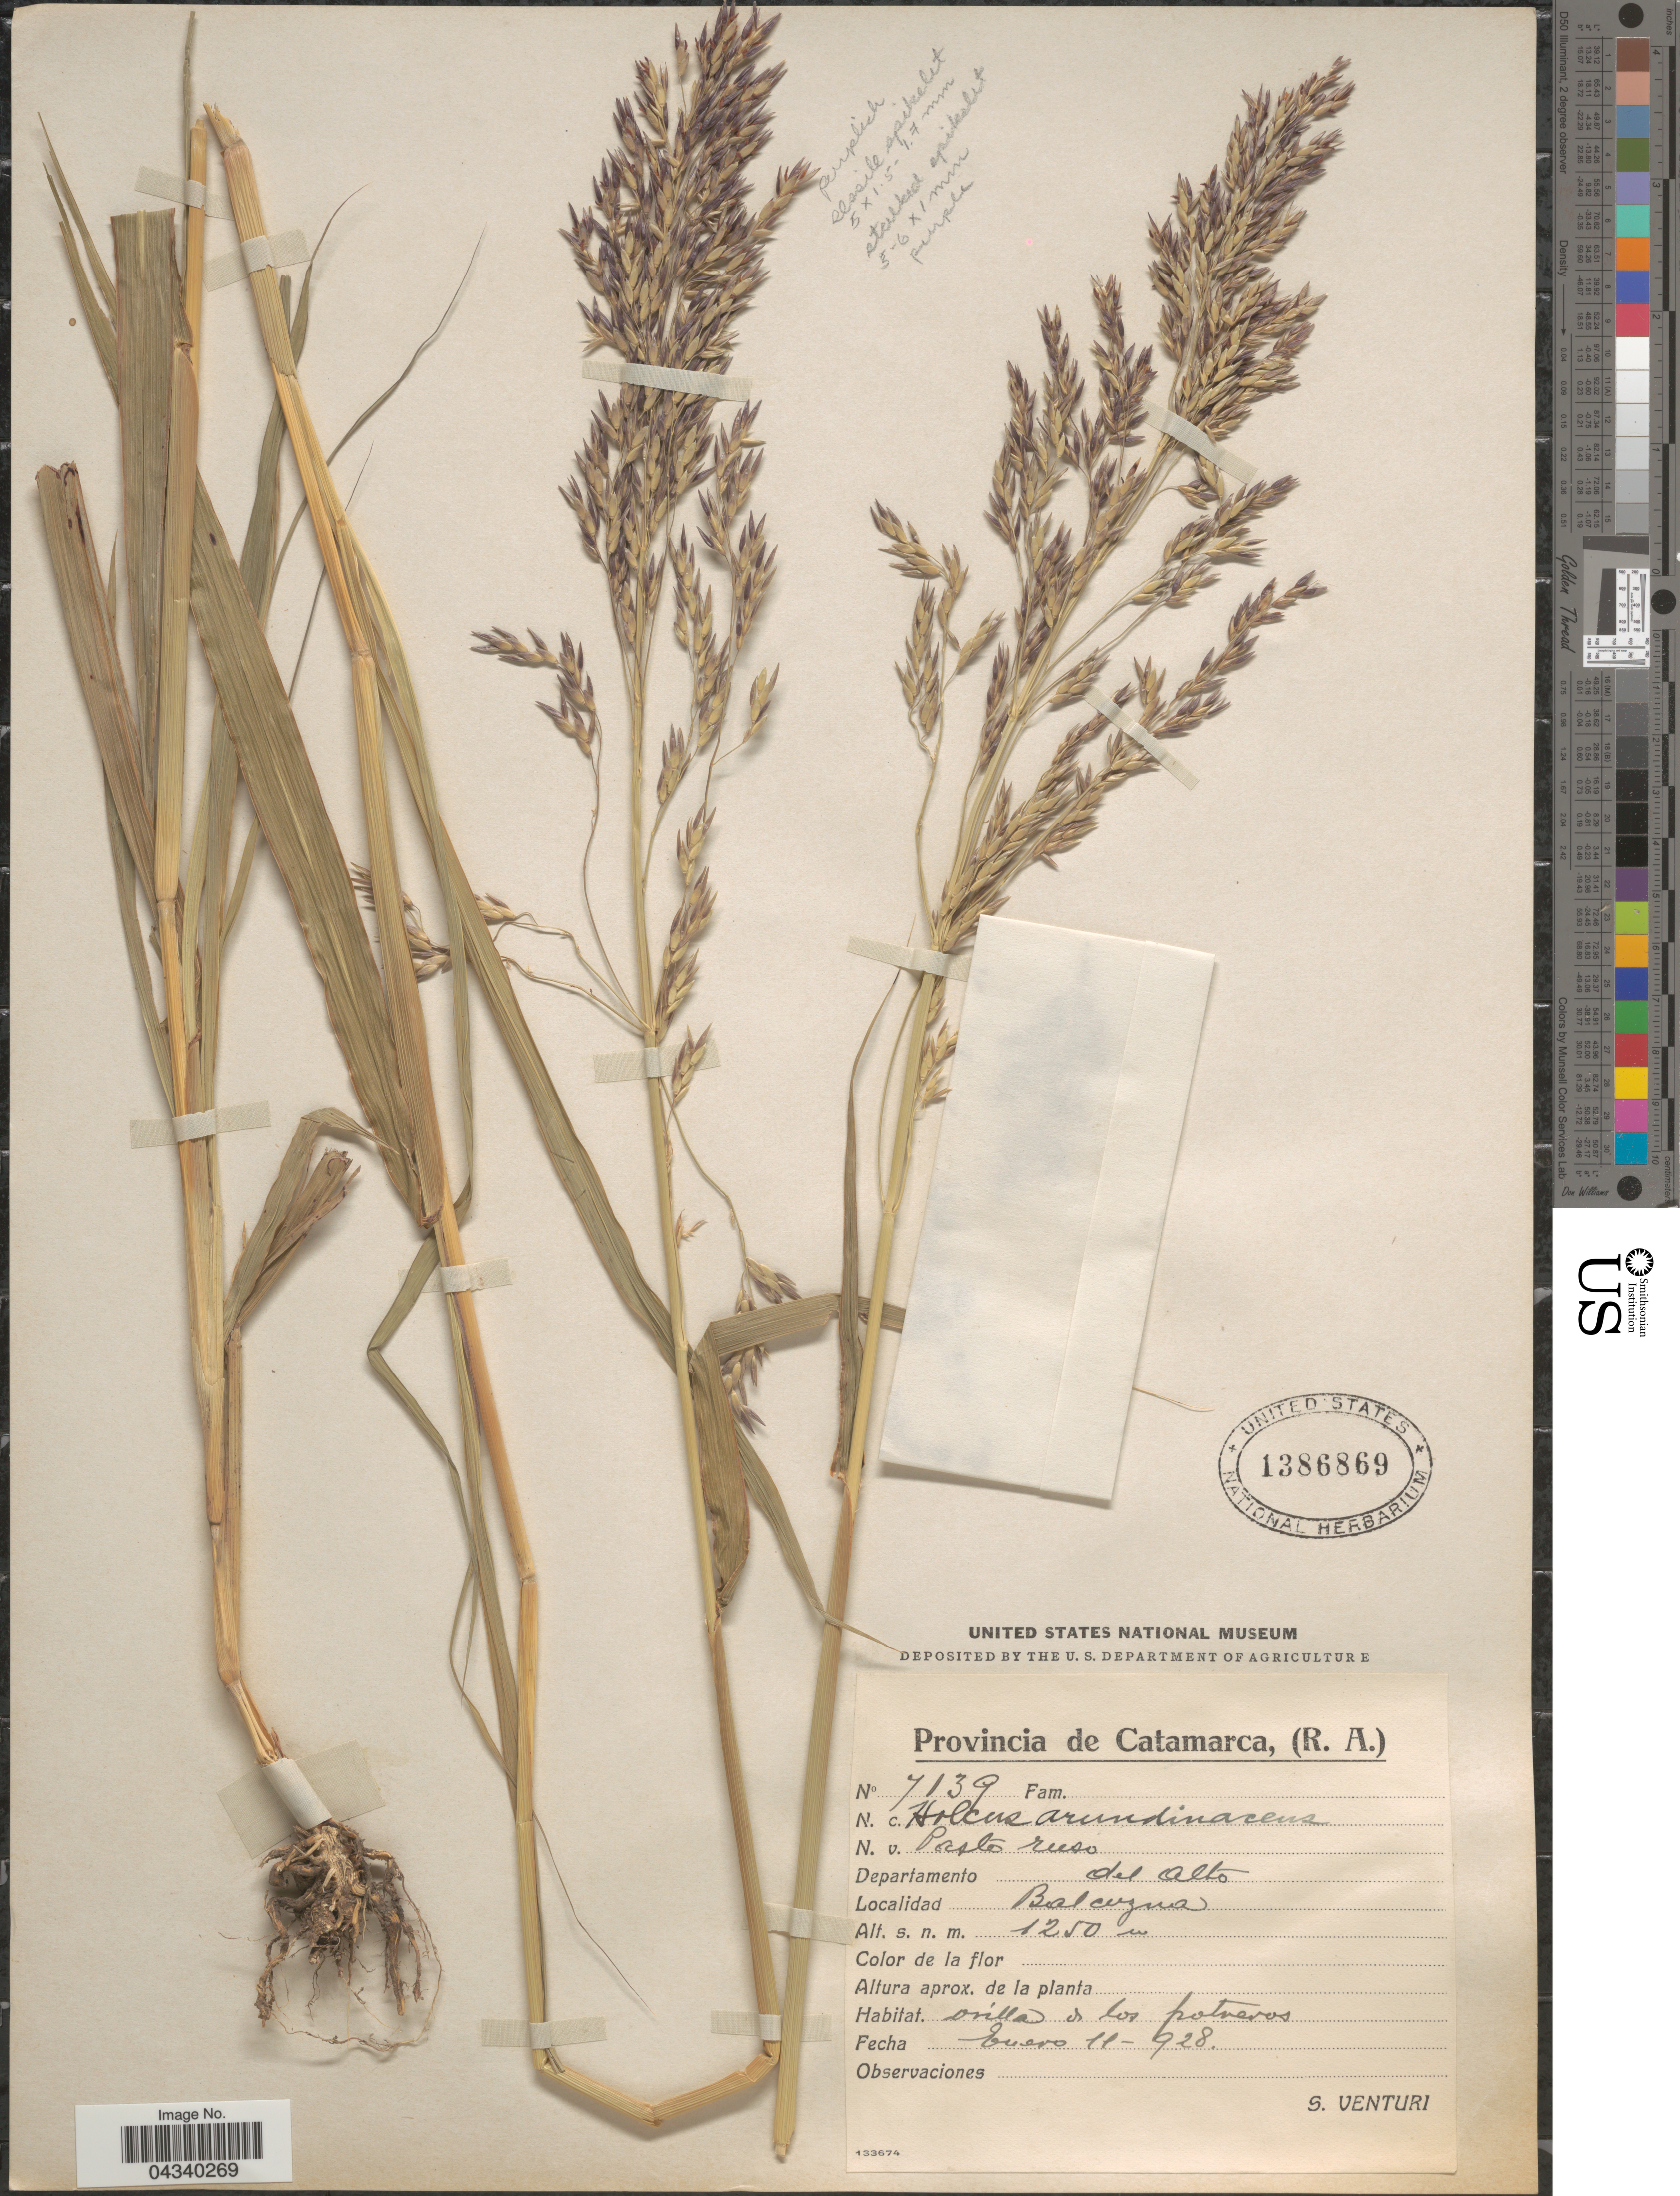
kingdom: Plantae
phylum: Tracheophyta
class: Liliopsida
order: Poales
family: Poaceae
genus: Sorghum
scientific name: Sorghum arundinaceum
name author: (Desv.) Stapf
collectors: S. Venturi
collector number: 7139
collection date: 1928-01-11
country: Argentina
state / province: Catamarca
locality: Departamento del Alto. Balcuzna.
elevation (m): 1250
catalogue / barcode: US 1386869